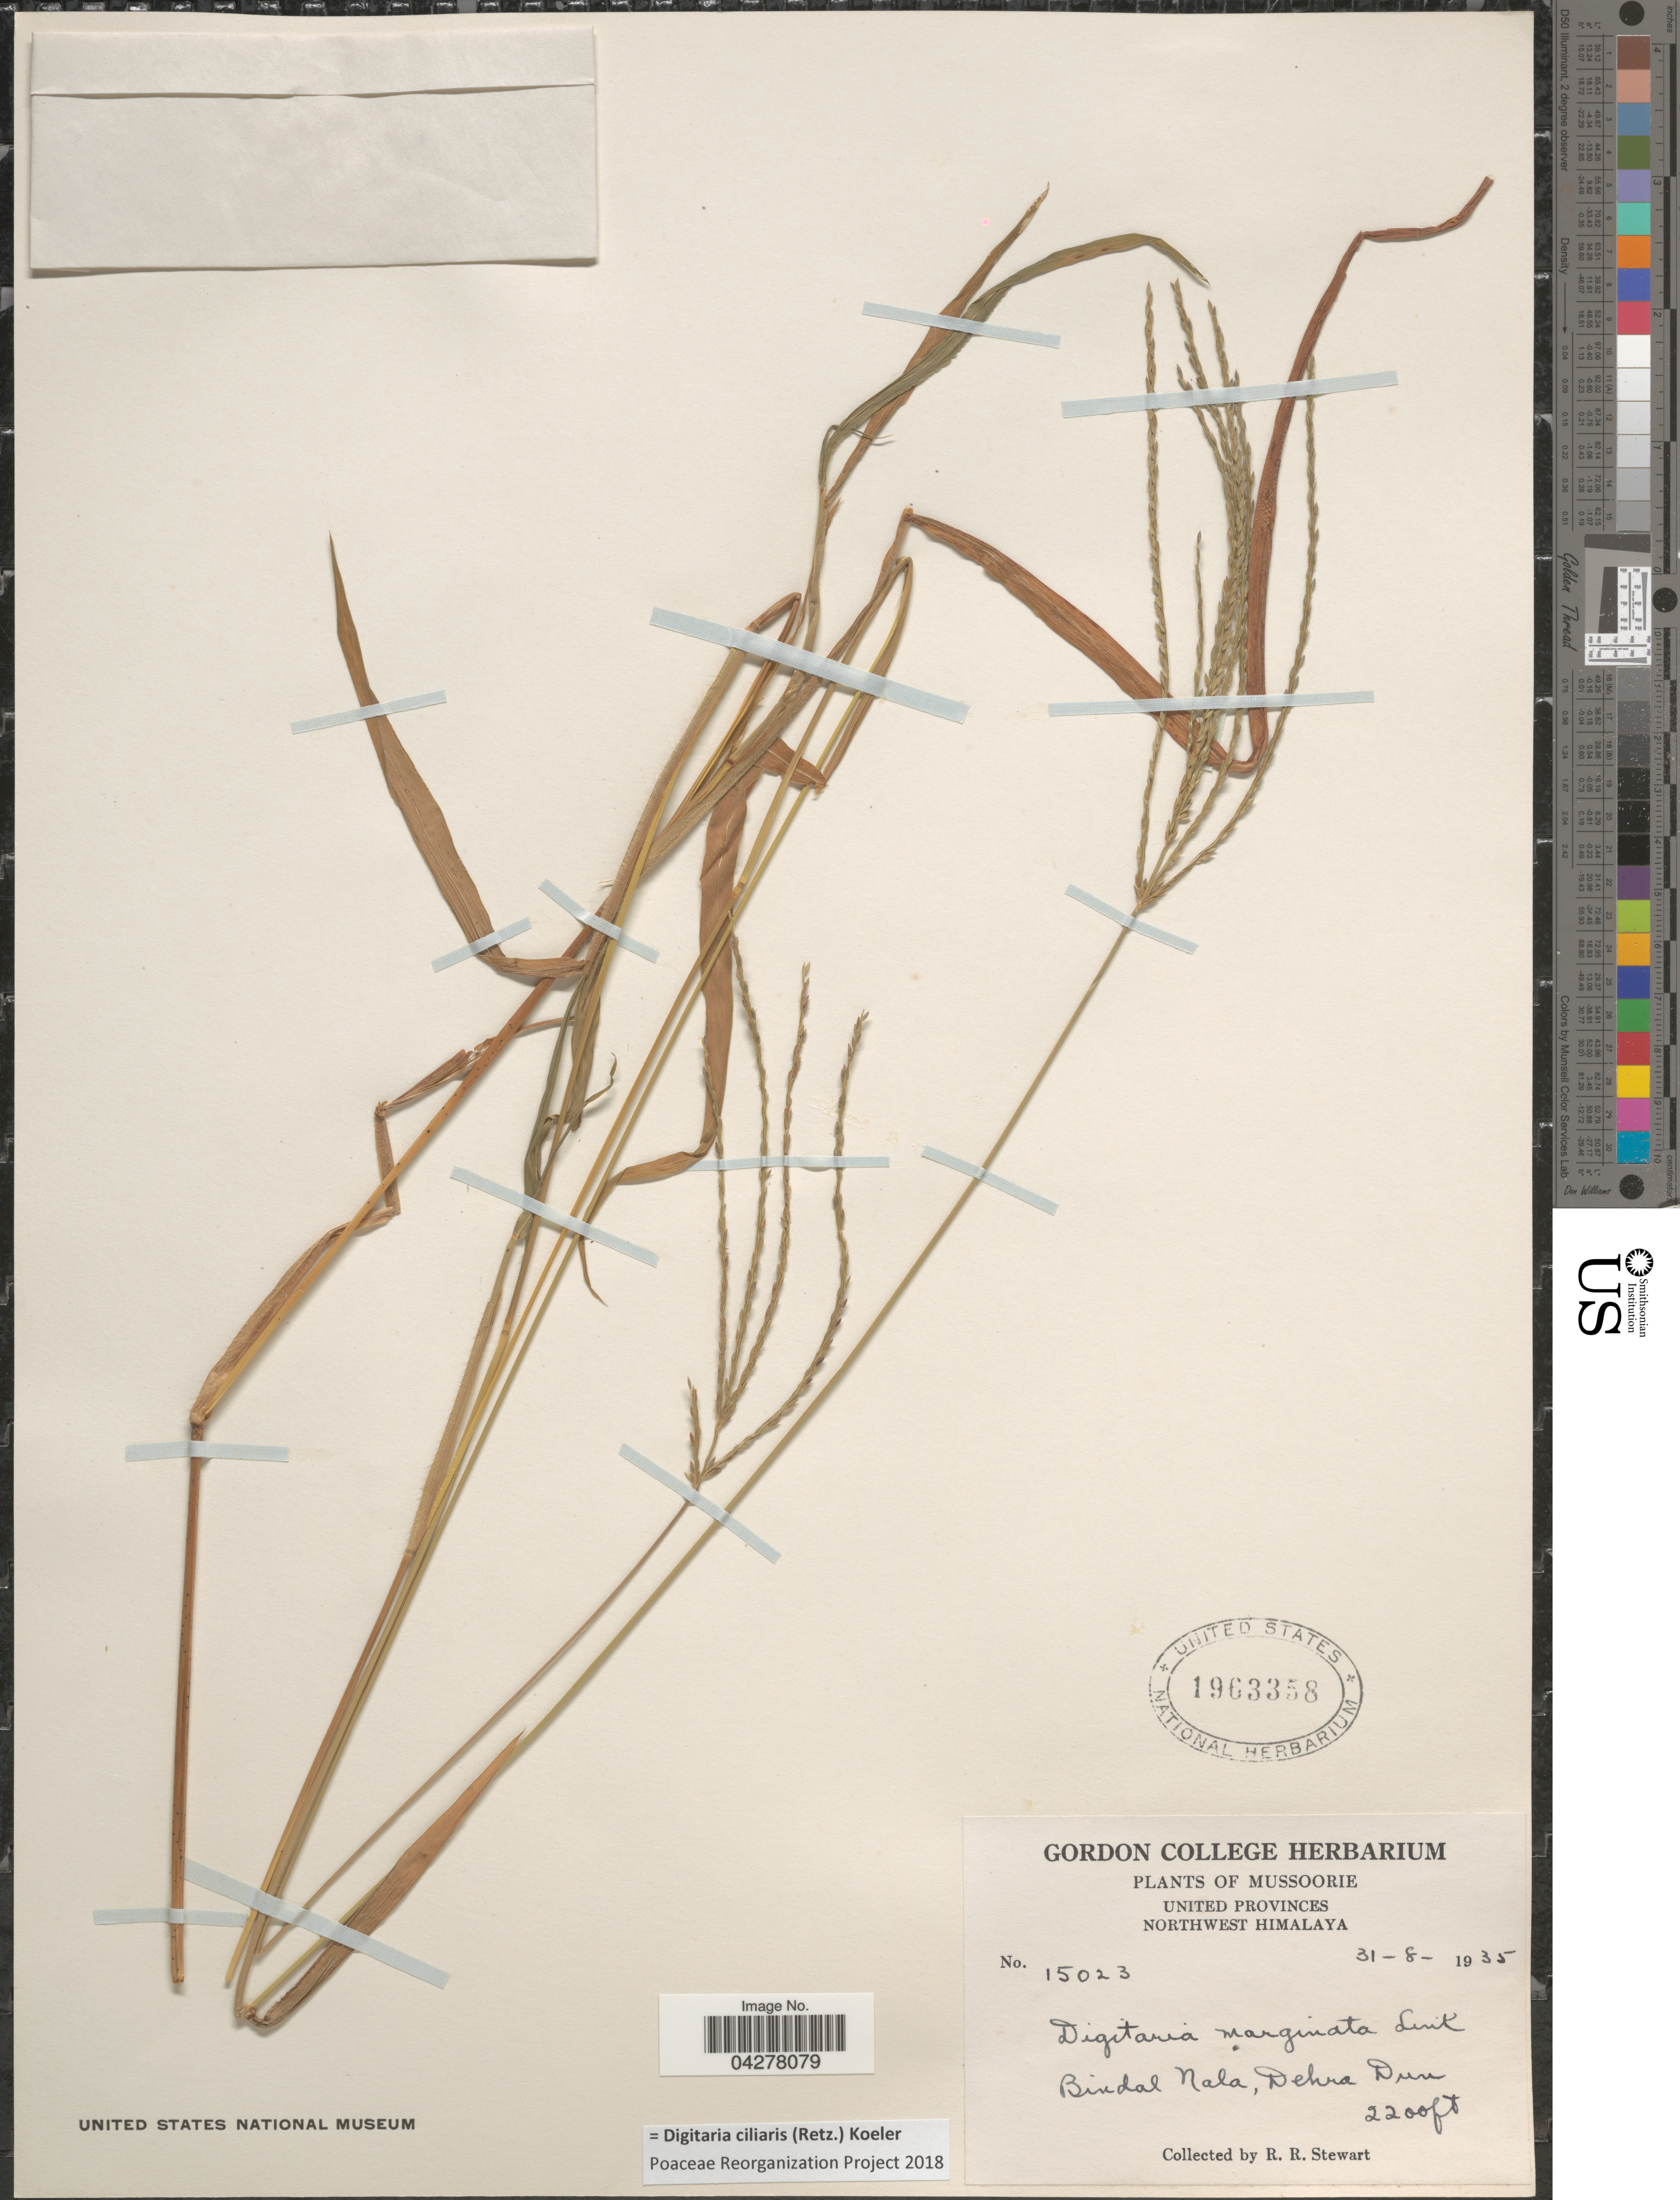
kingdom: Plantae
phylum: Tracheophyta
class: Liliopsida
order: Poales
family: Poaceae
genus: Digitaria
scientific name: Digitaria ciliaris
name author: (Retz.) Koeler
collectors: R. Stewart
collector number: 15023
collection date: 1935-08-31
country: India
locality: Mussoorie. United Provinces. Northwest Himalaya. Bindal Nala, Dehra Dun.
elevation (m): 671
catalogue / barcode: US 1963358